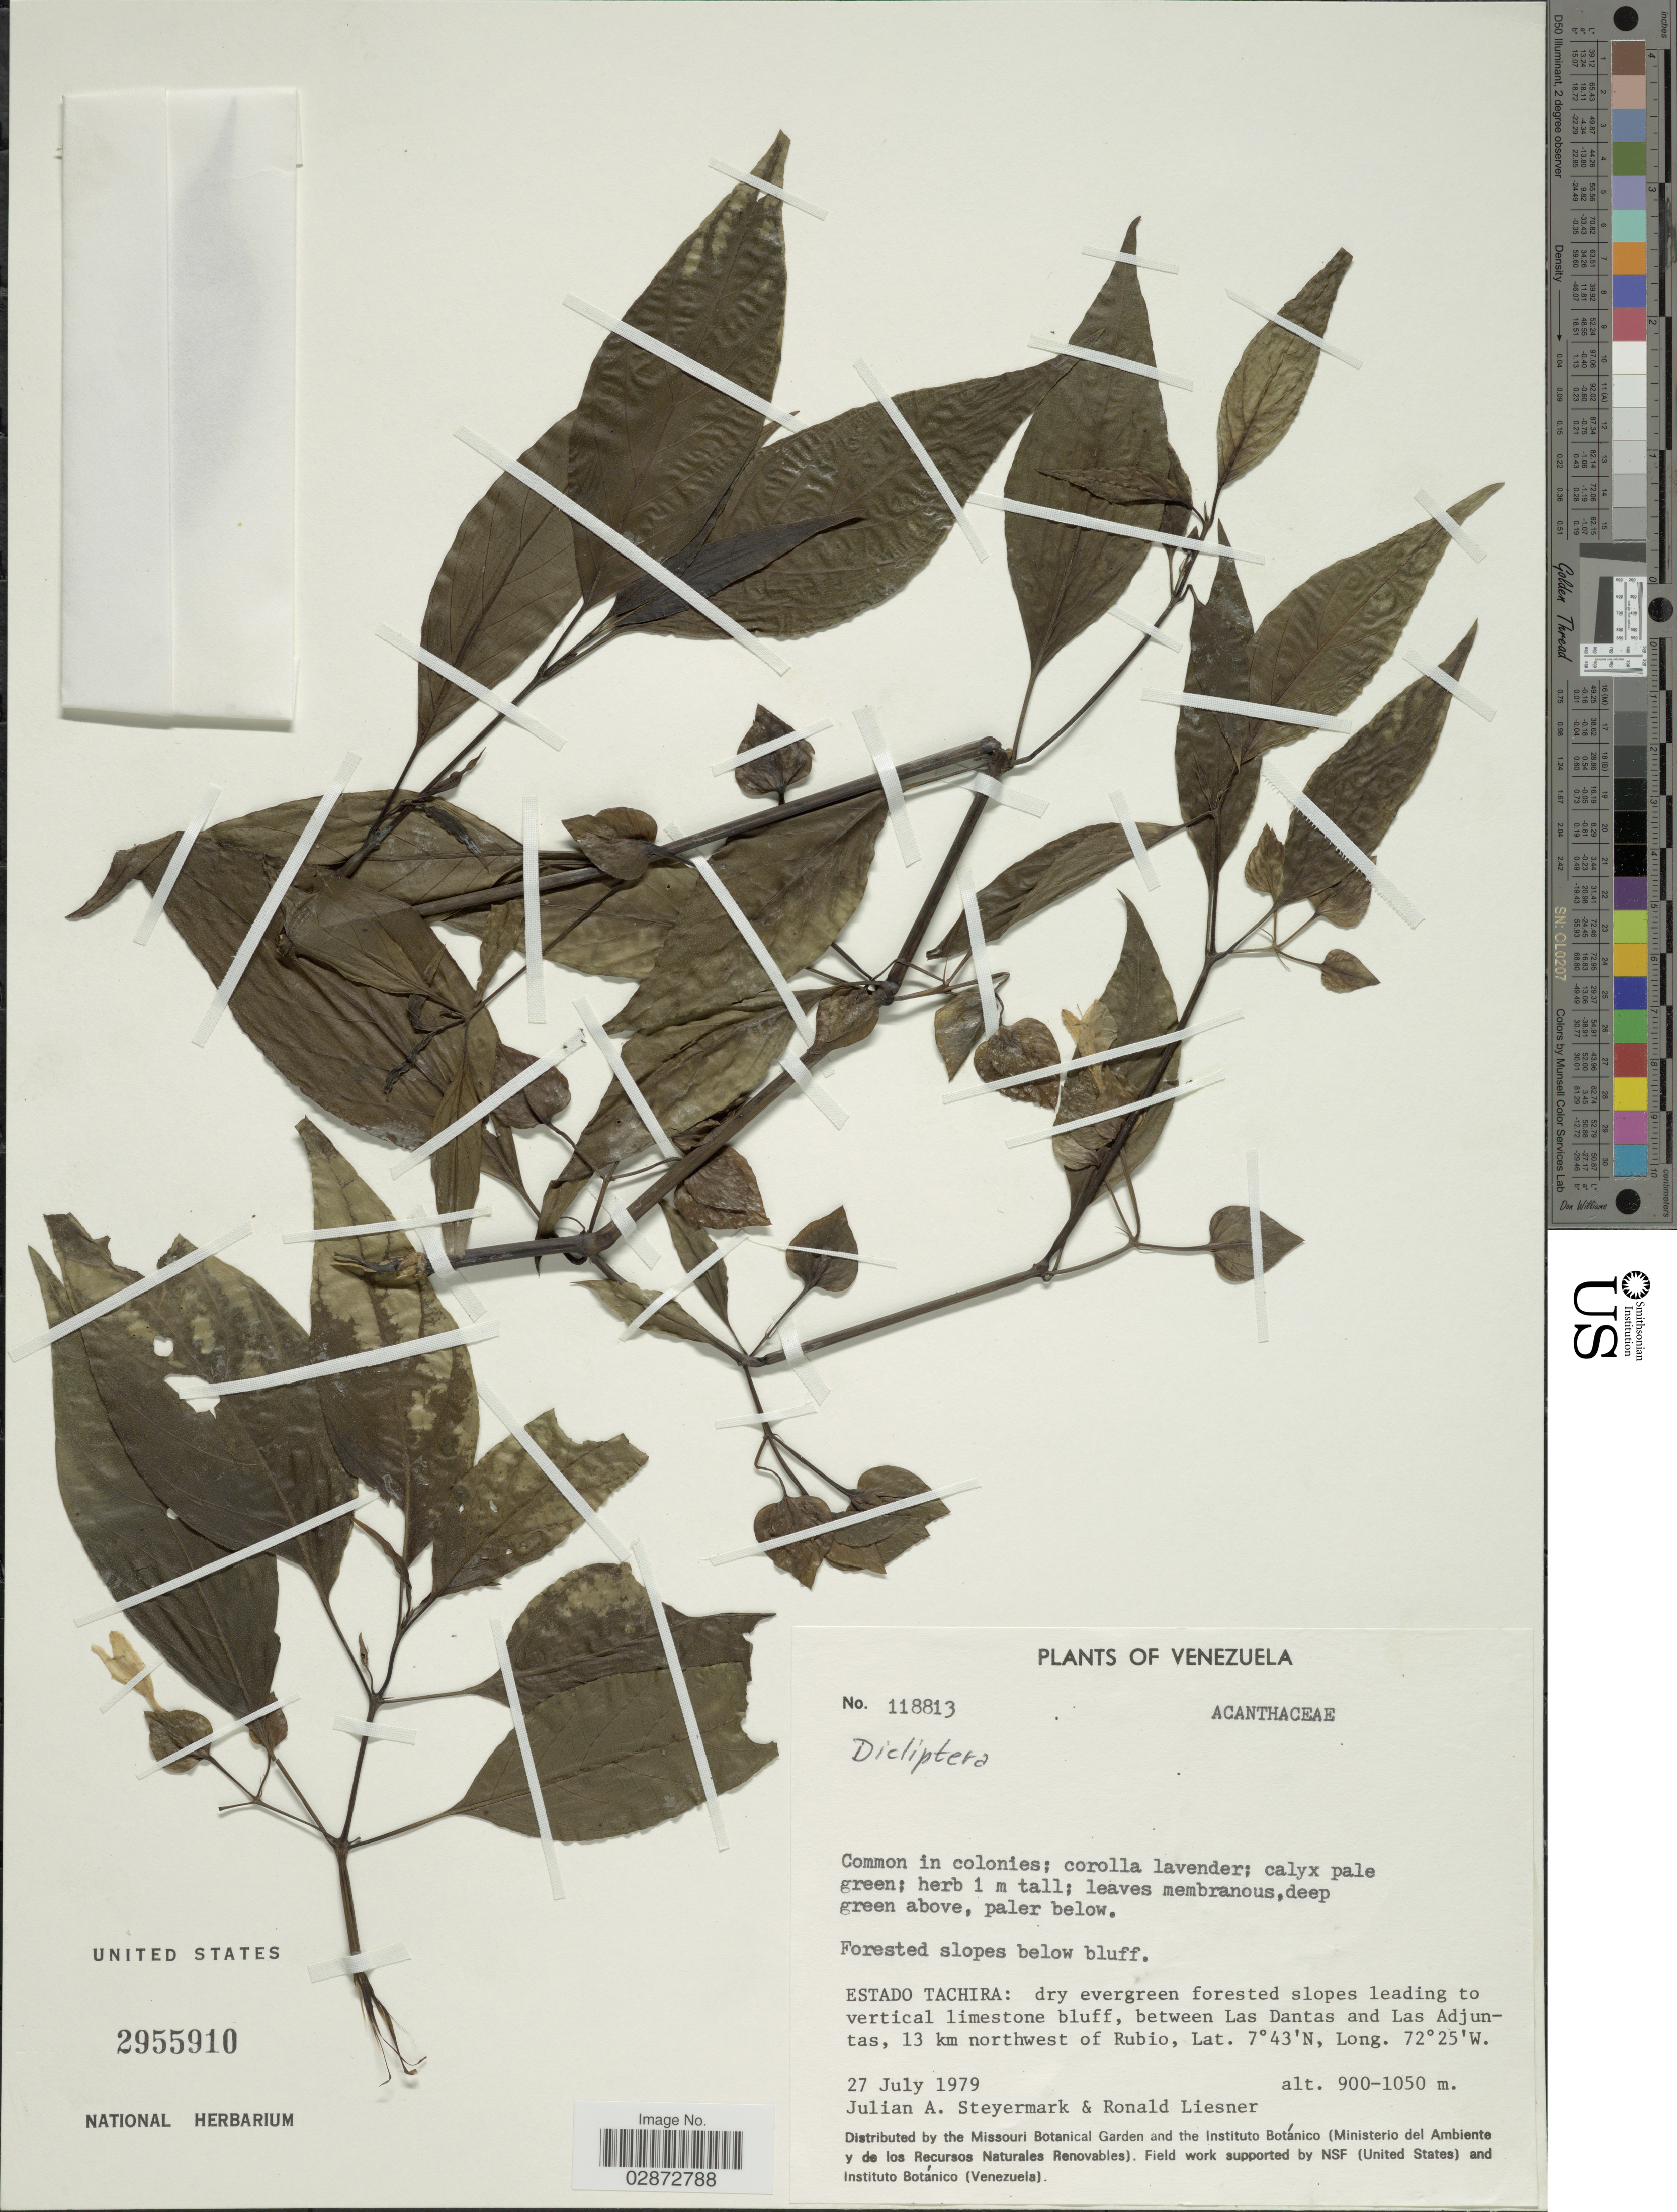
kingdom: Plantae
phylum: Tracheophyta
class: Magnoliopsida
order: Lamiales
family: Acanthaceae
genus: Dicliptera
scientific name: Dicliptera sp.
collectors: J. Steyermark & R. L. Liesner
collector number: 118813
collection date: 1979-07-27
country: Venezuela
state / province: Tachira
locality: Between Las Dantas and Las Adjuntas, 13 km northwest of Rubio.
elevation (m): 900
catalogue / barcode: US 2955910